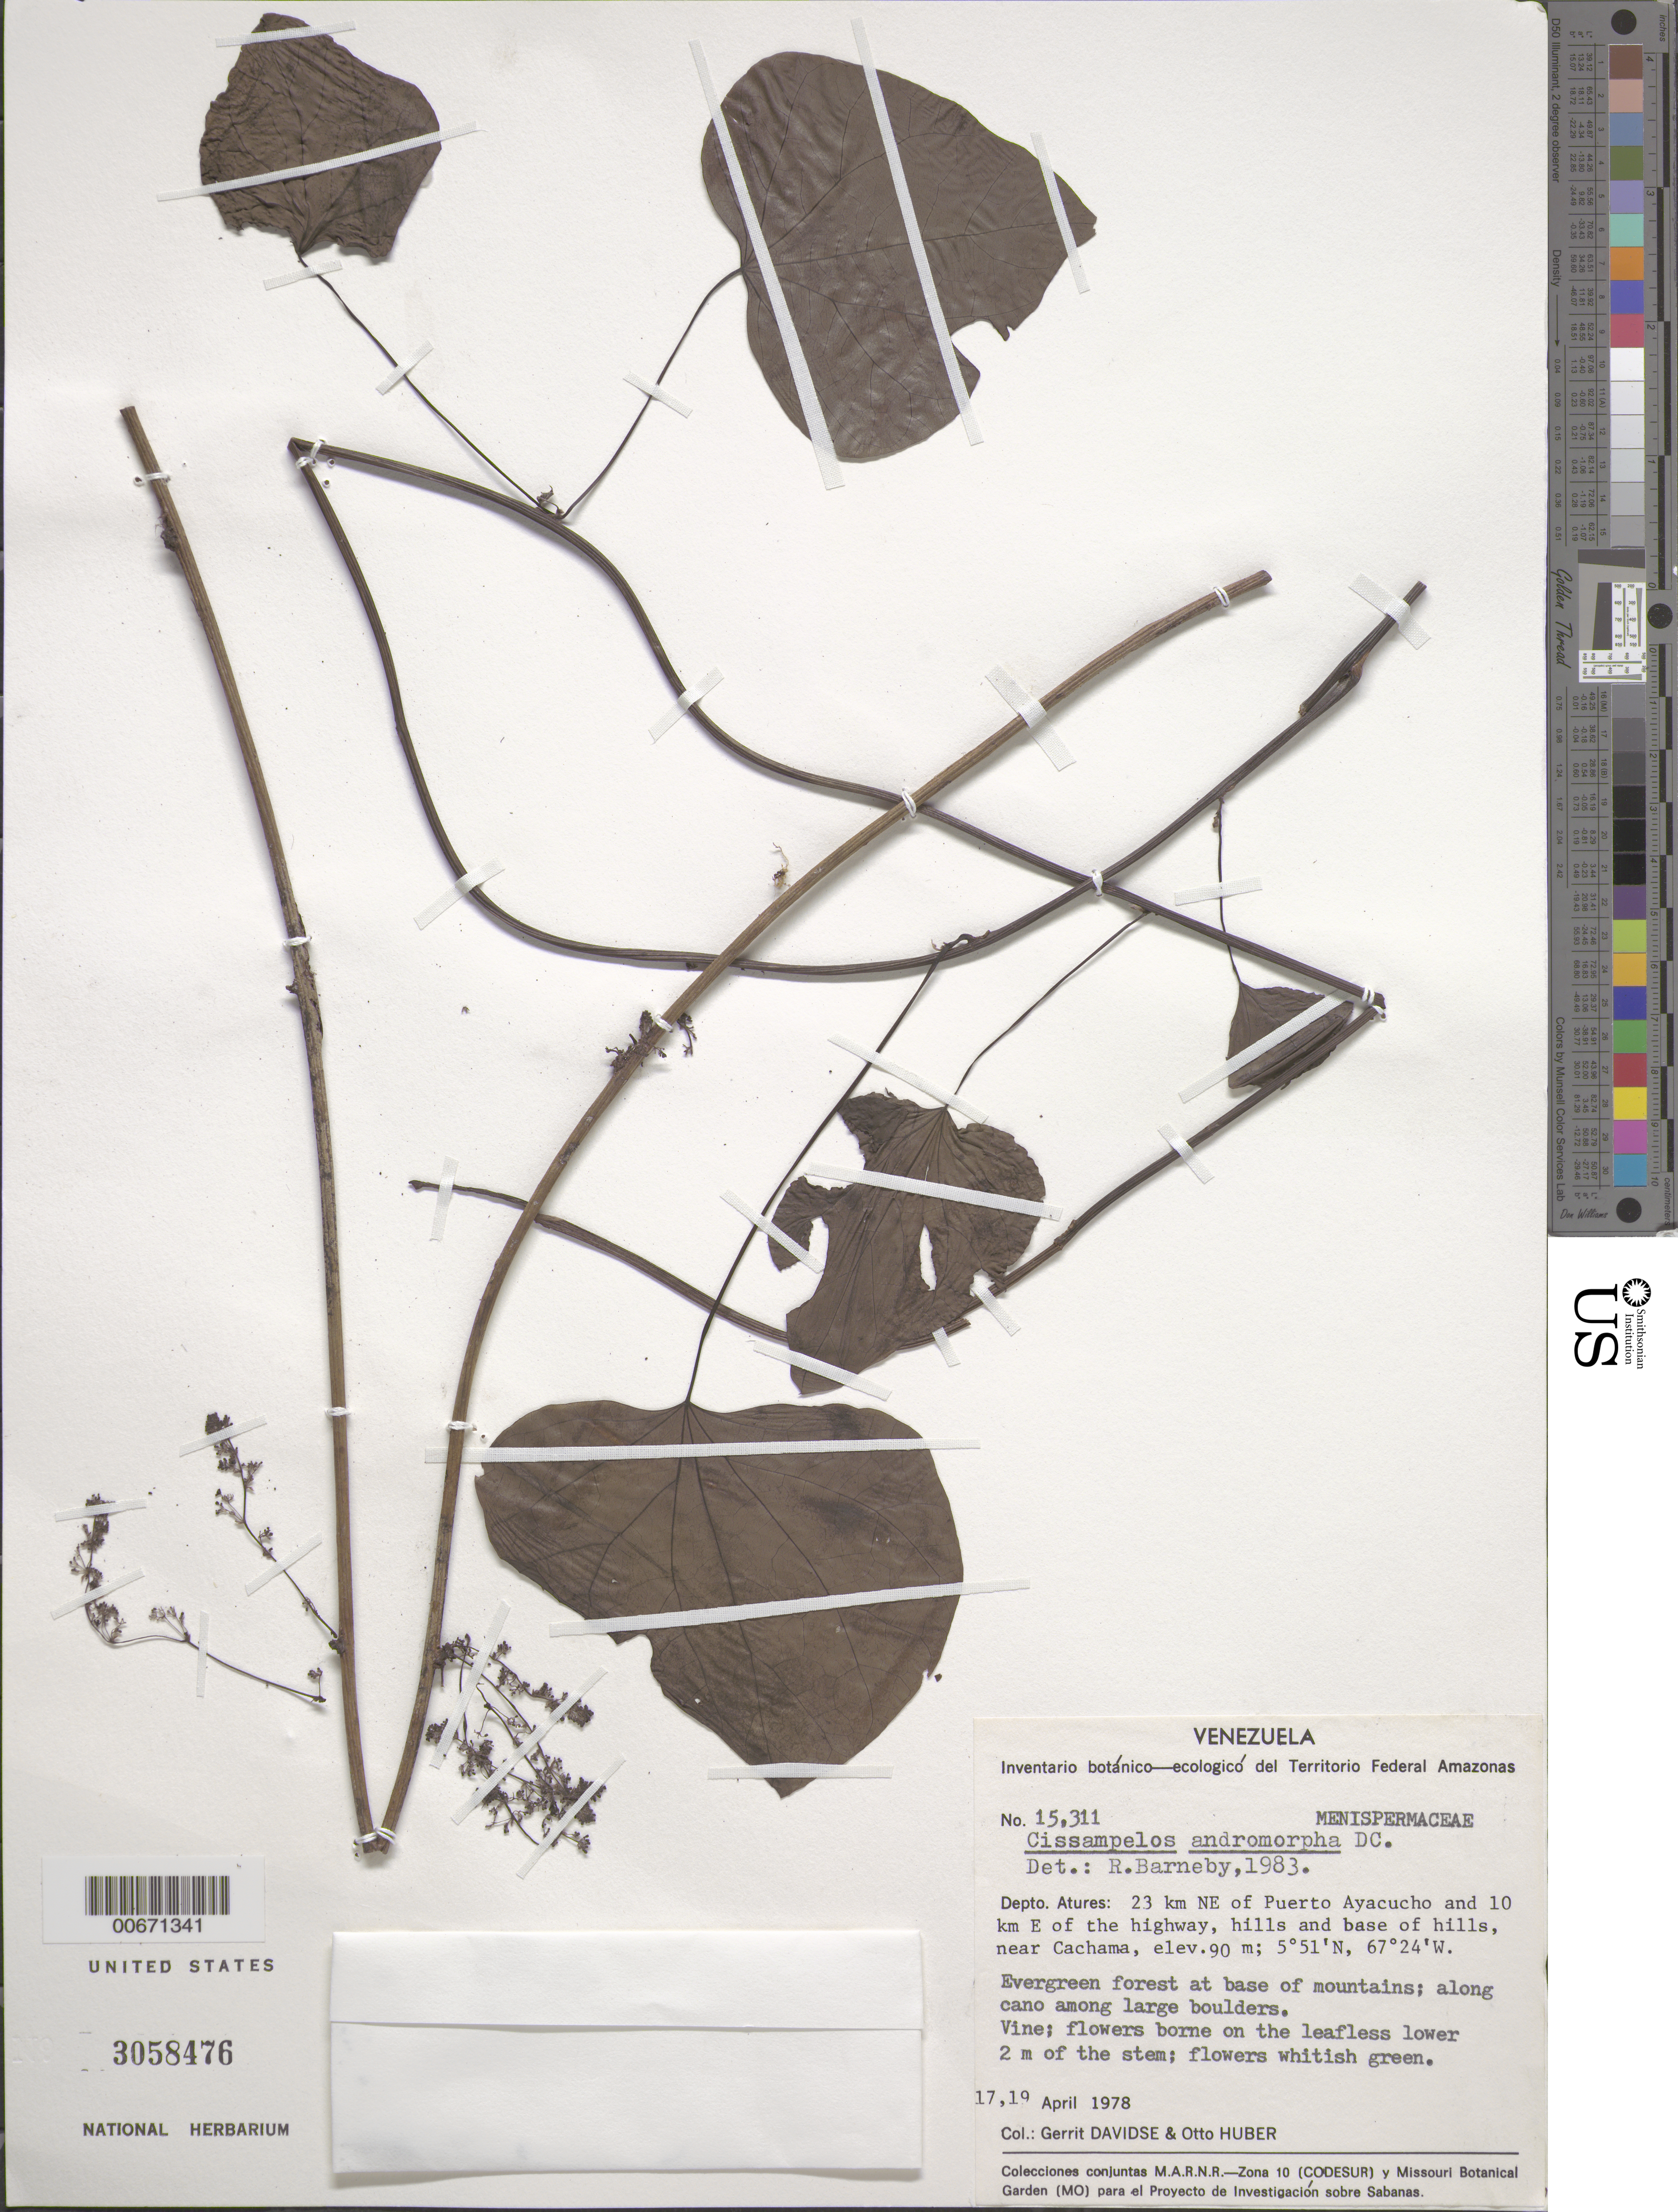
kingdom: Plantae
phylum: Tracheophyta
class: Magnoliopsida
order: Ranunculales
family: Menispermaceae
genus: Cissampelos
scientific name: Cissampelos andromorpha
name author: DC.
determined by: Barneby, Rupert C., (NY)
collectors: G. Davidse & O. Huber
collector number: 15311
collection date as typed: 17-Apr-78 and 19-Apr-78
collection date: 1978-04-17,1978-04-19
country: Venezuela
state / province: Amazonas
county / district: Atures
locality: Puerto Ayacucho, 23 km NE of, 10 km E of highway to El Burro, near Cachama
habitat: Hills and base of hills, evergreen forest at base of mountains, along cano among large boulders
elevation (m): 90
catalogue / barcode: US 3058476